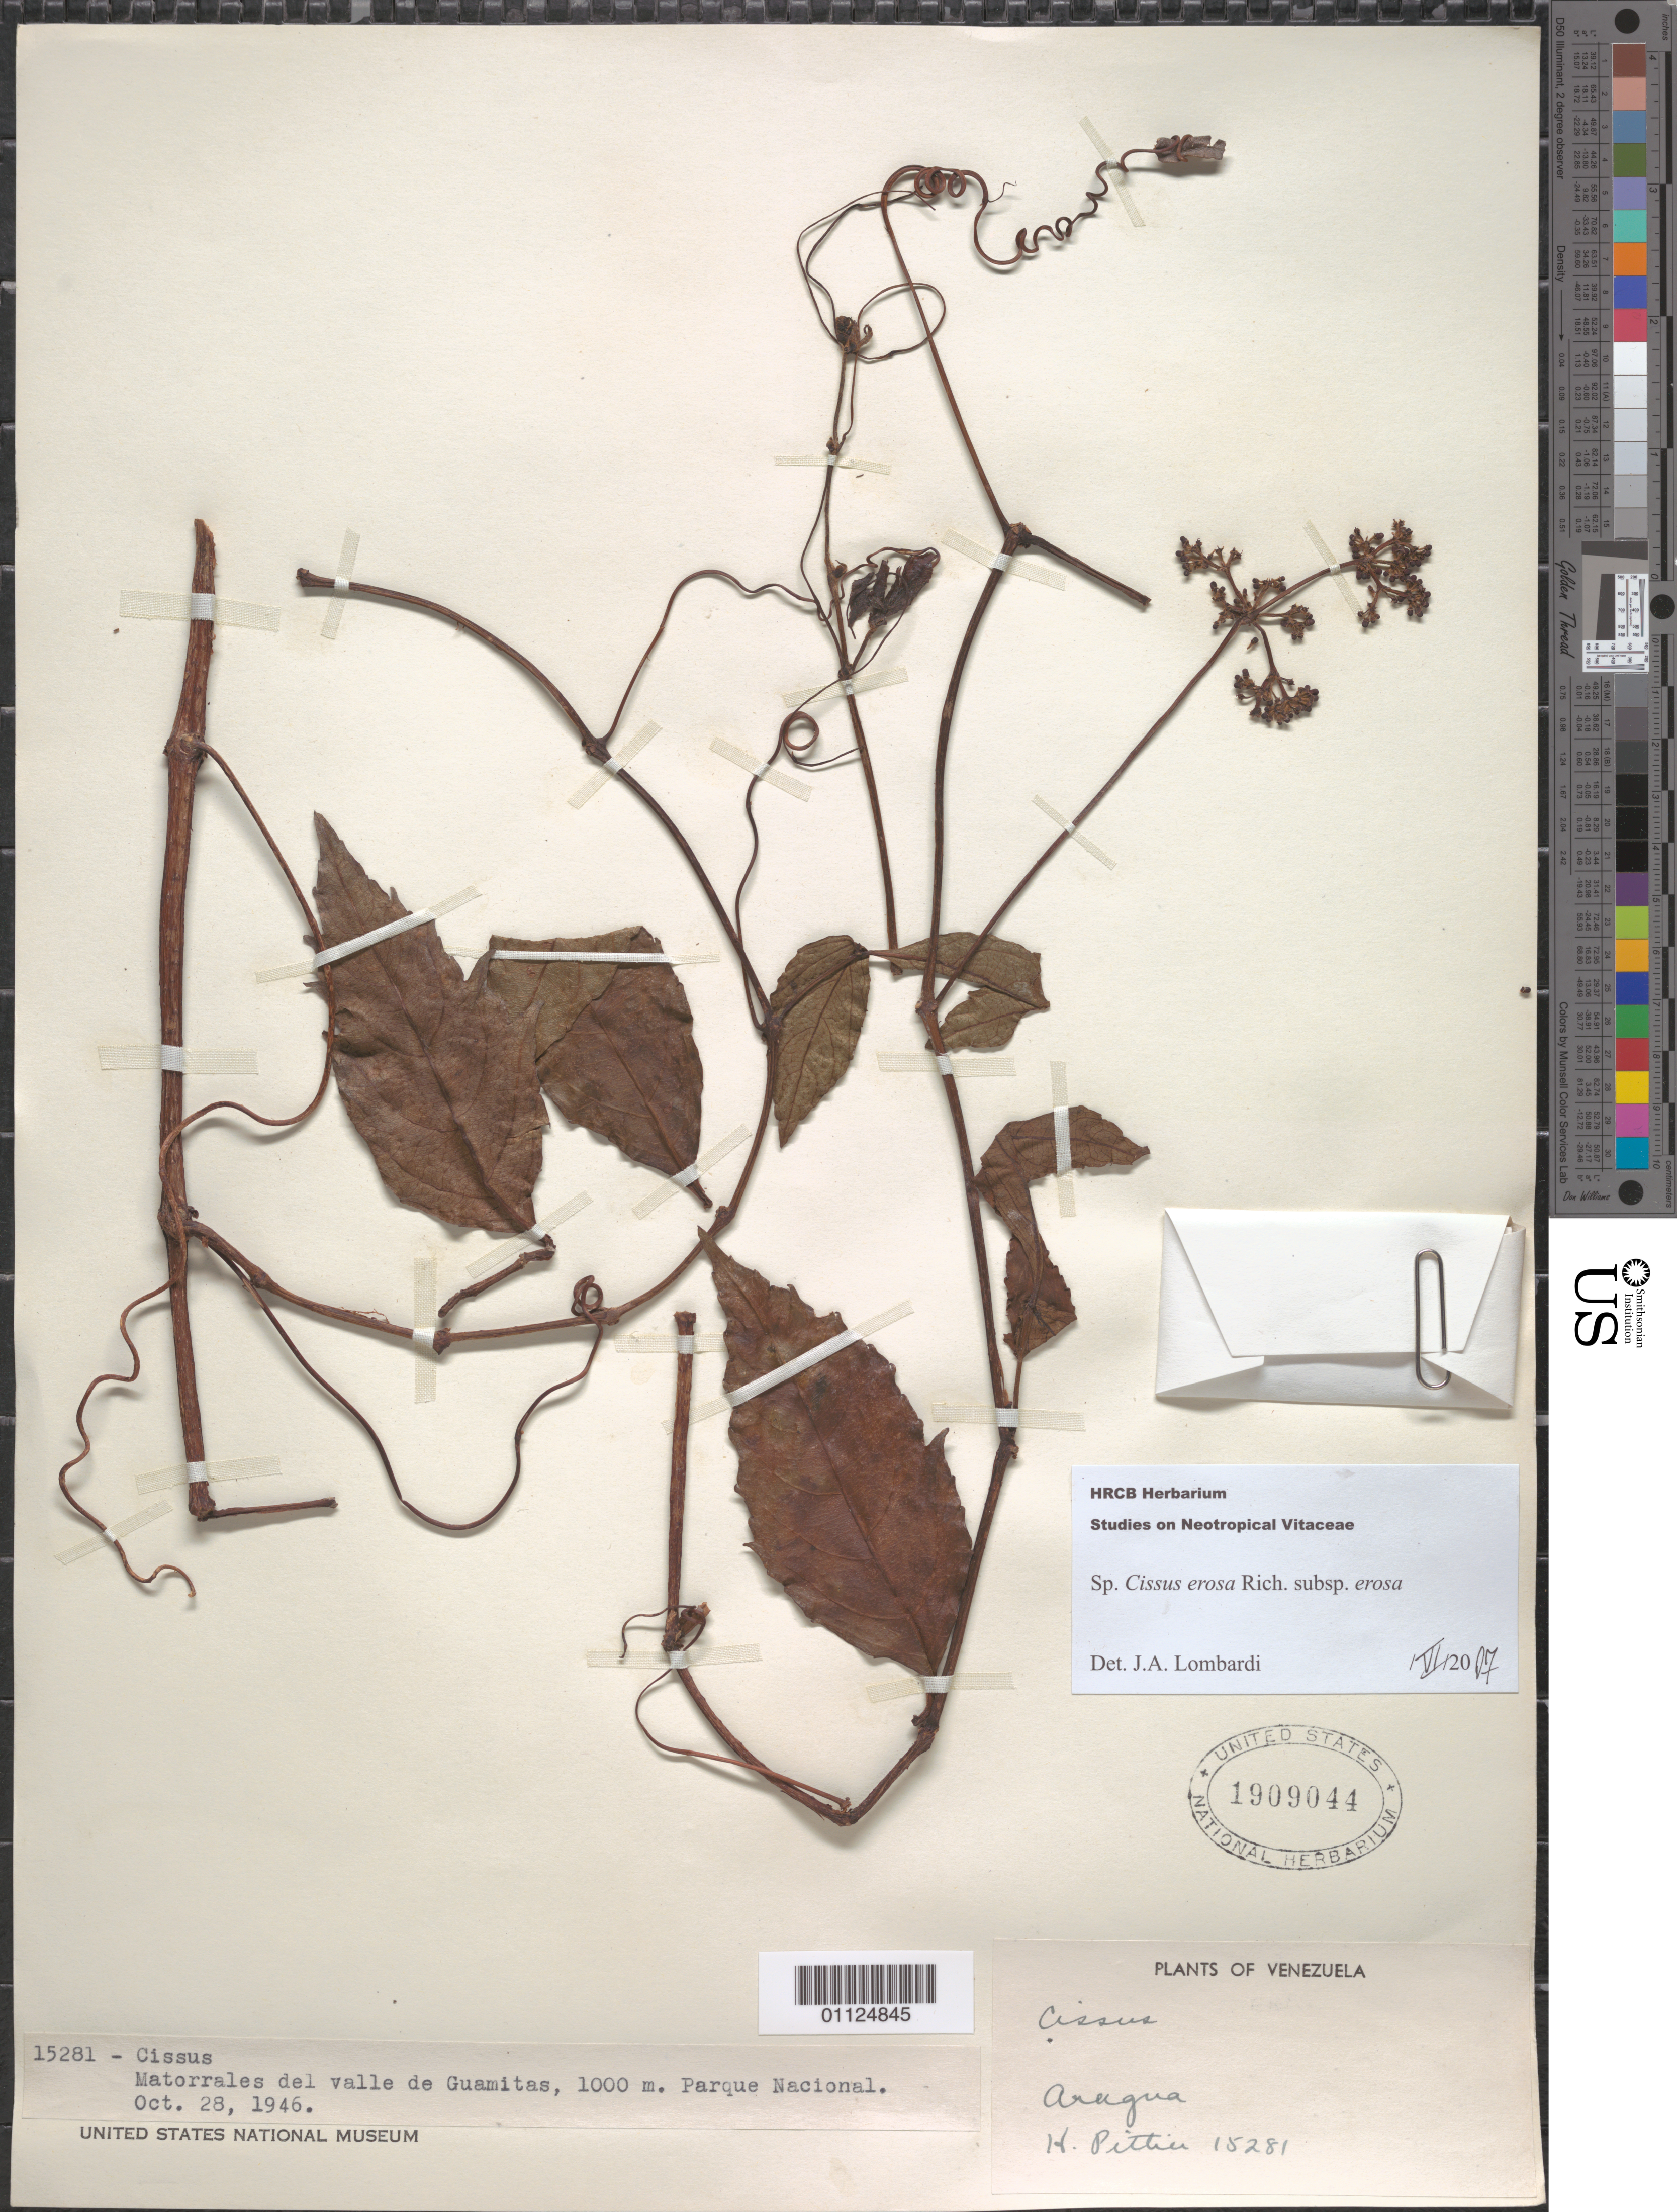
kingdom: Plantae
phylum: Tracheophyta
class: Magnoliopsida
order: Vitales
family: Vitaceae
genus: Cissus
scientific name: Cissus erosa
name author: Rich.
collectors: H. F. Pittier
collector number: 15281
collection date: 1946-10-28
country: Venezuela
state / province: Aragua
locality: Matorrales del valle de Guamitas, Parque Nacional.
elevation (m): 1000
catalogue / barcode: US 1909044